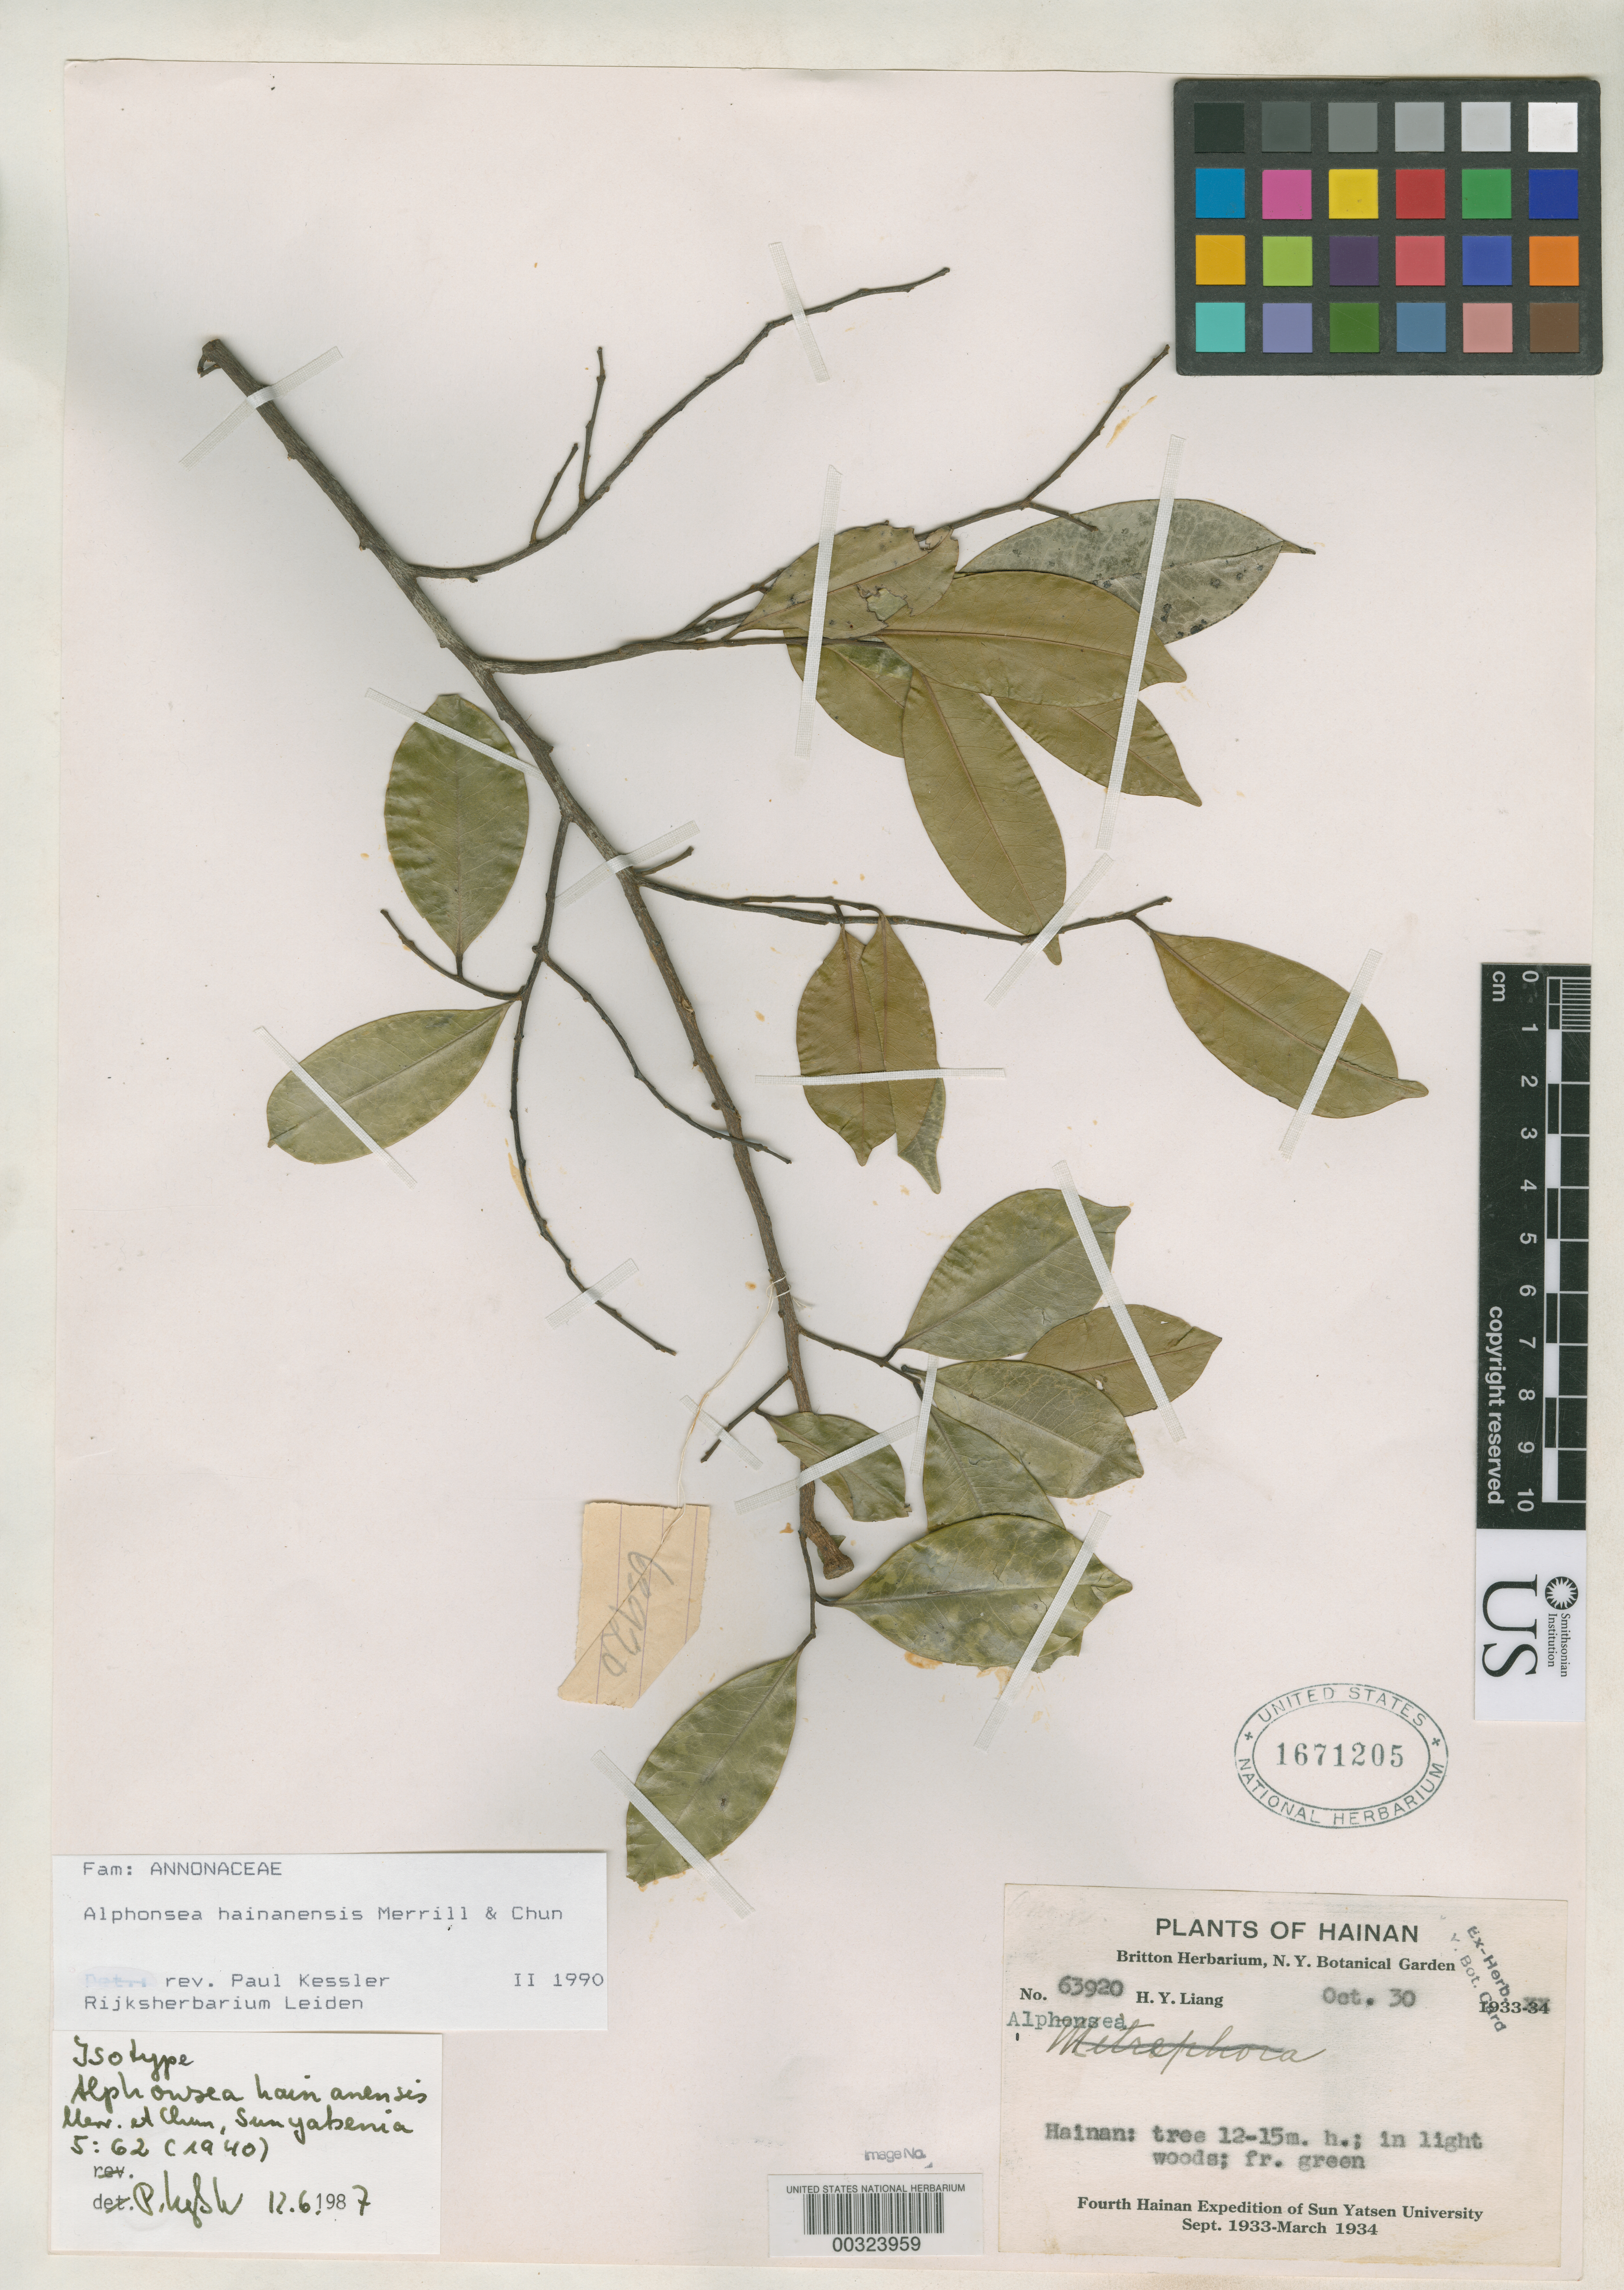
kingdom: Plantae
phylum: Tracheophyta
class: Magnoliopsida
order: Magnoliales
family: Annonaceae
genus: Alphonsea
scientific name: Alphonsea hainanensis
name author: Merr. & Chun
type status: Isotype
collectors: H. Y. Liang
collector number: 63920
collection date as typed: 30 Oct 1934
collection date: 1934-10-30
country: China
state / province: Hainan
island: Hainan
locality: Kum-yun Dist., Shan-mo Gwut Loi Village.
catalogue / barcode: US 1671205